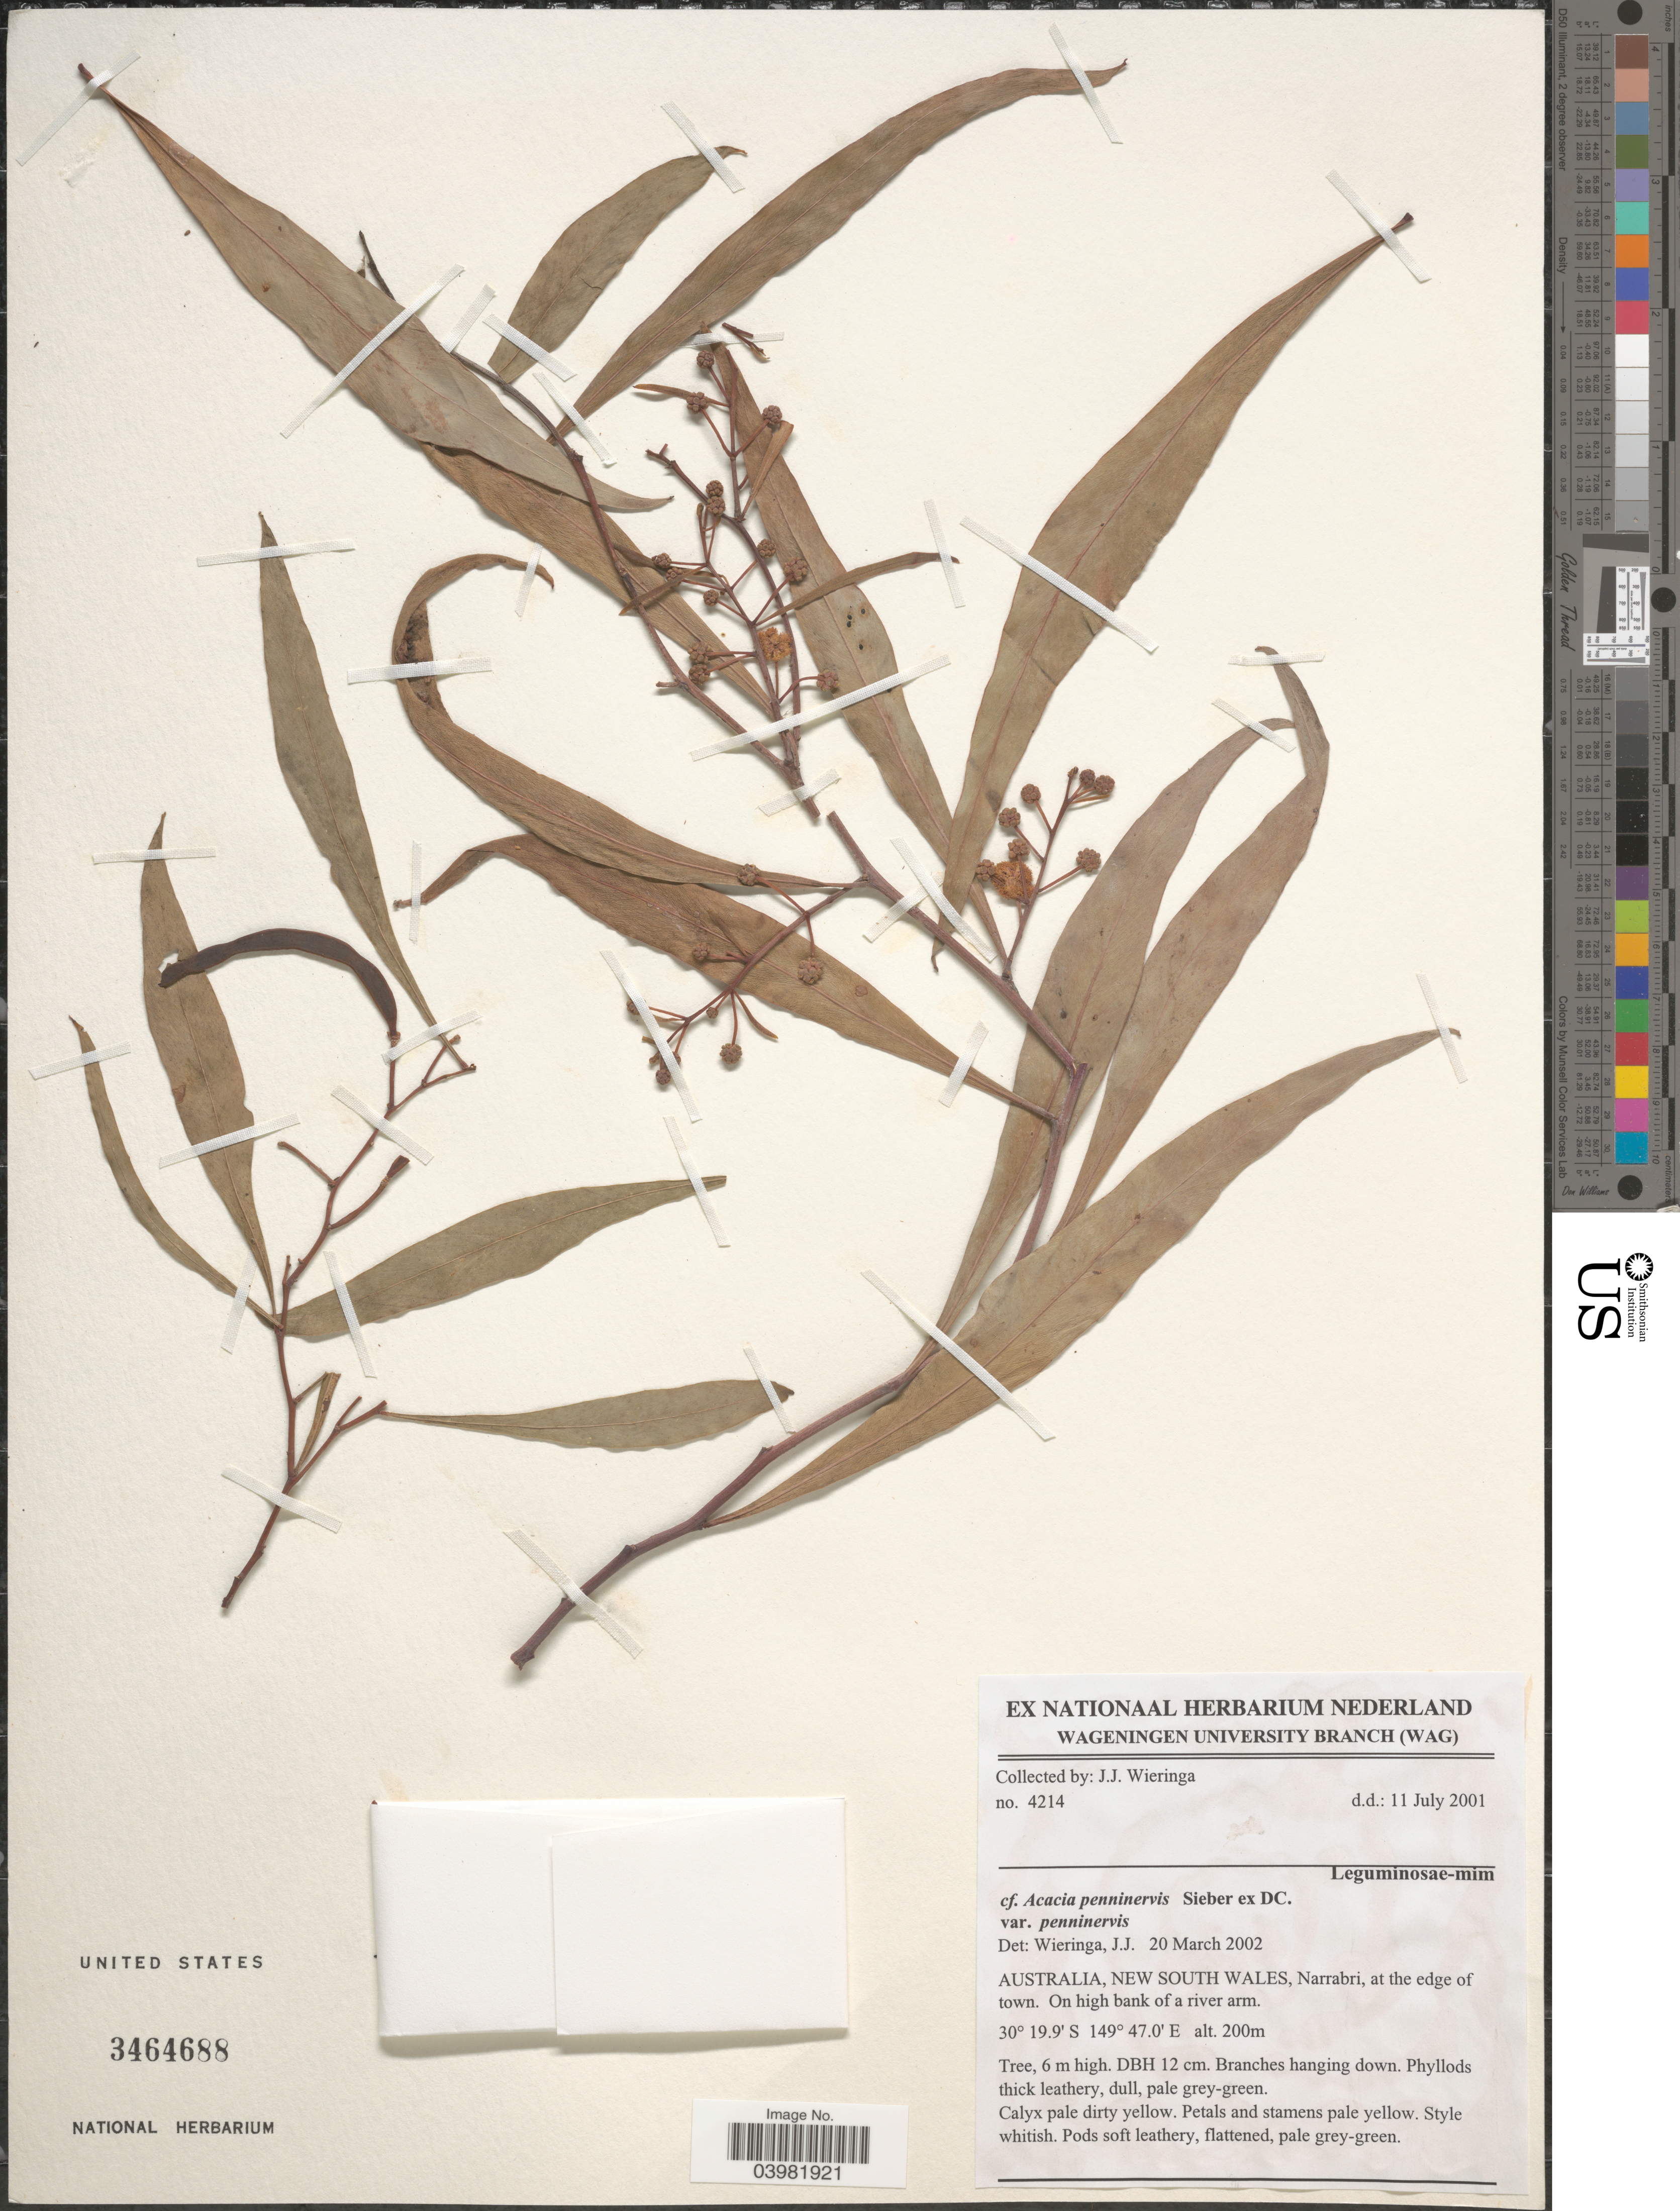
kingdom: Plantae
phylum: Tracheophyta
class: Magnoliopsida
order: Fabales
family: Fabaceae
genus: Acacia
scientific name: Acacia penninervis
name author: DC.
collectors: J. Wieringa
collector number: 4214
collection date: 2001-07-11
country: Australia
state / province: New South Wales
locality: Narrabri, at the edge of town. On high bank of a river arm.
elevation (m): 200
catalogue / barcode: US 3464688